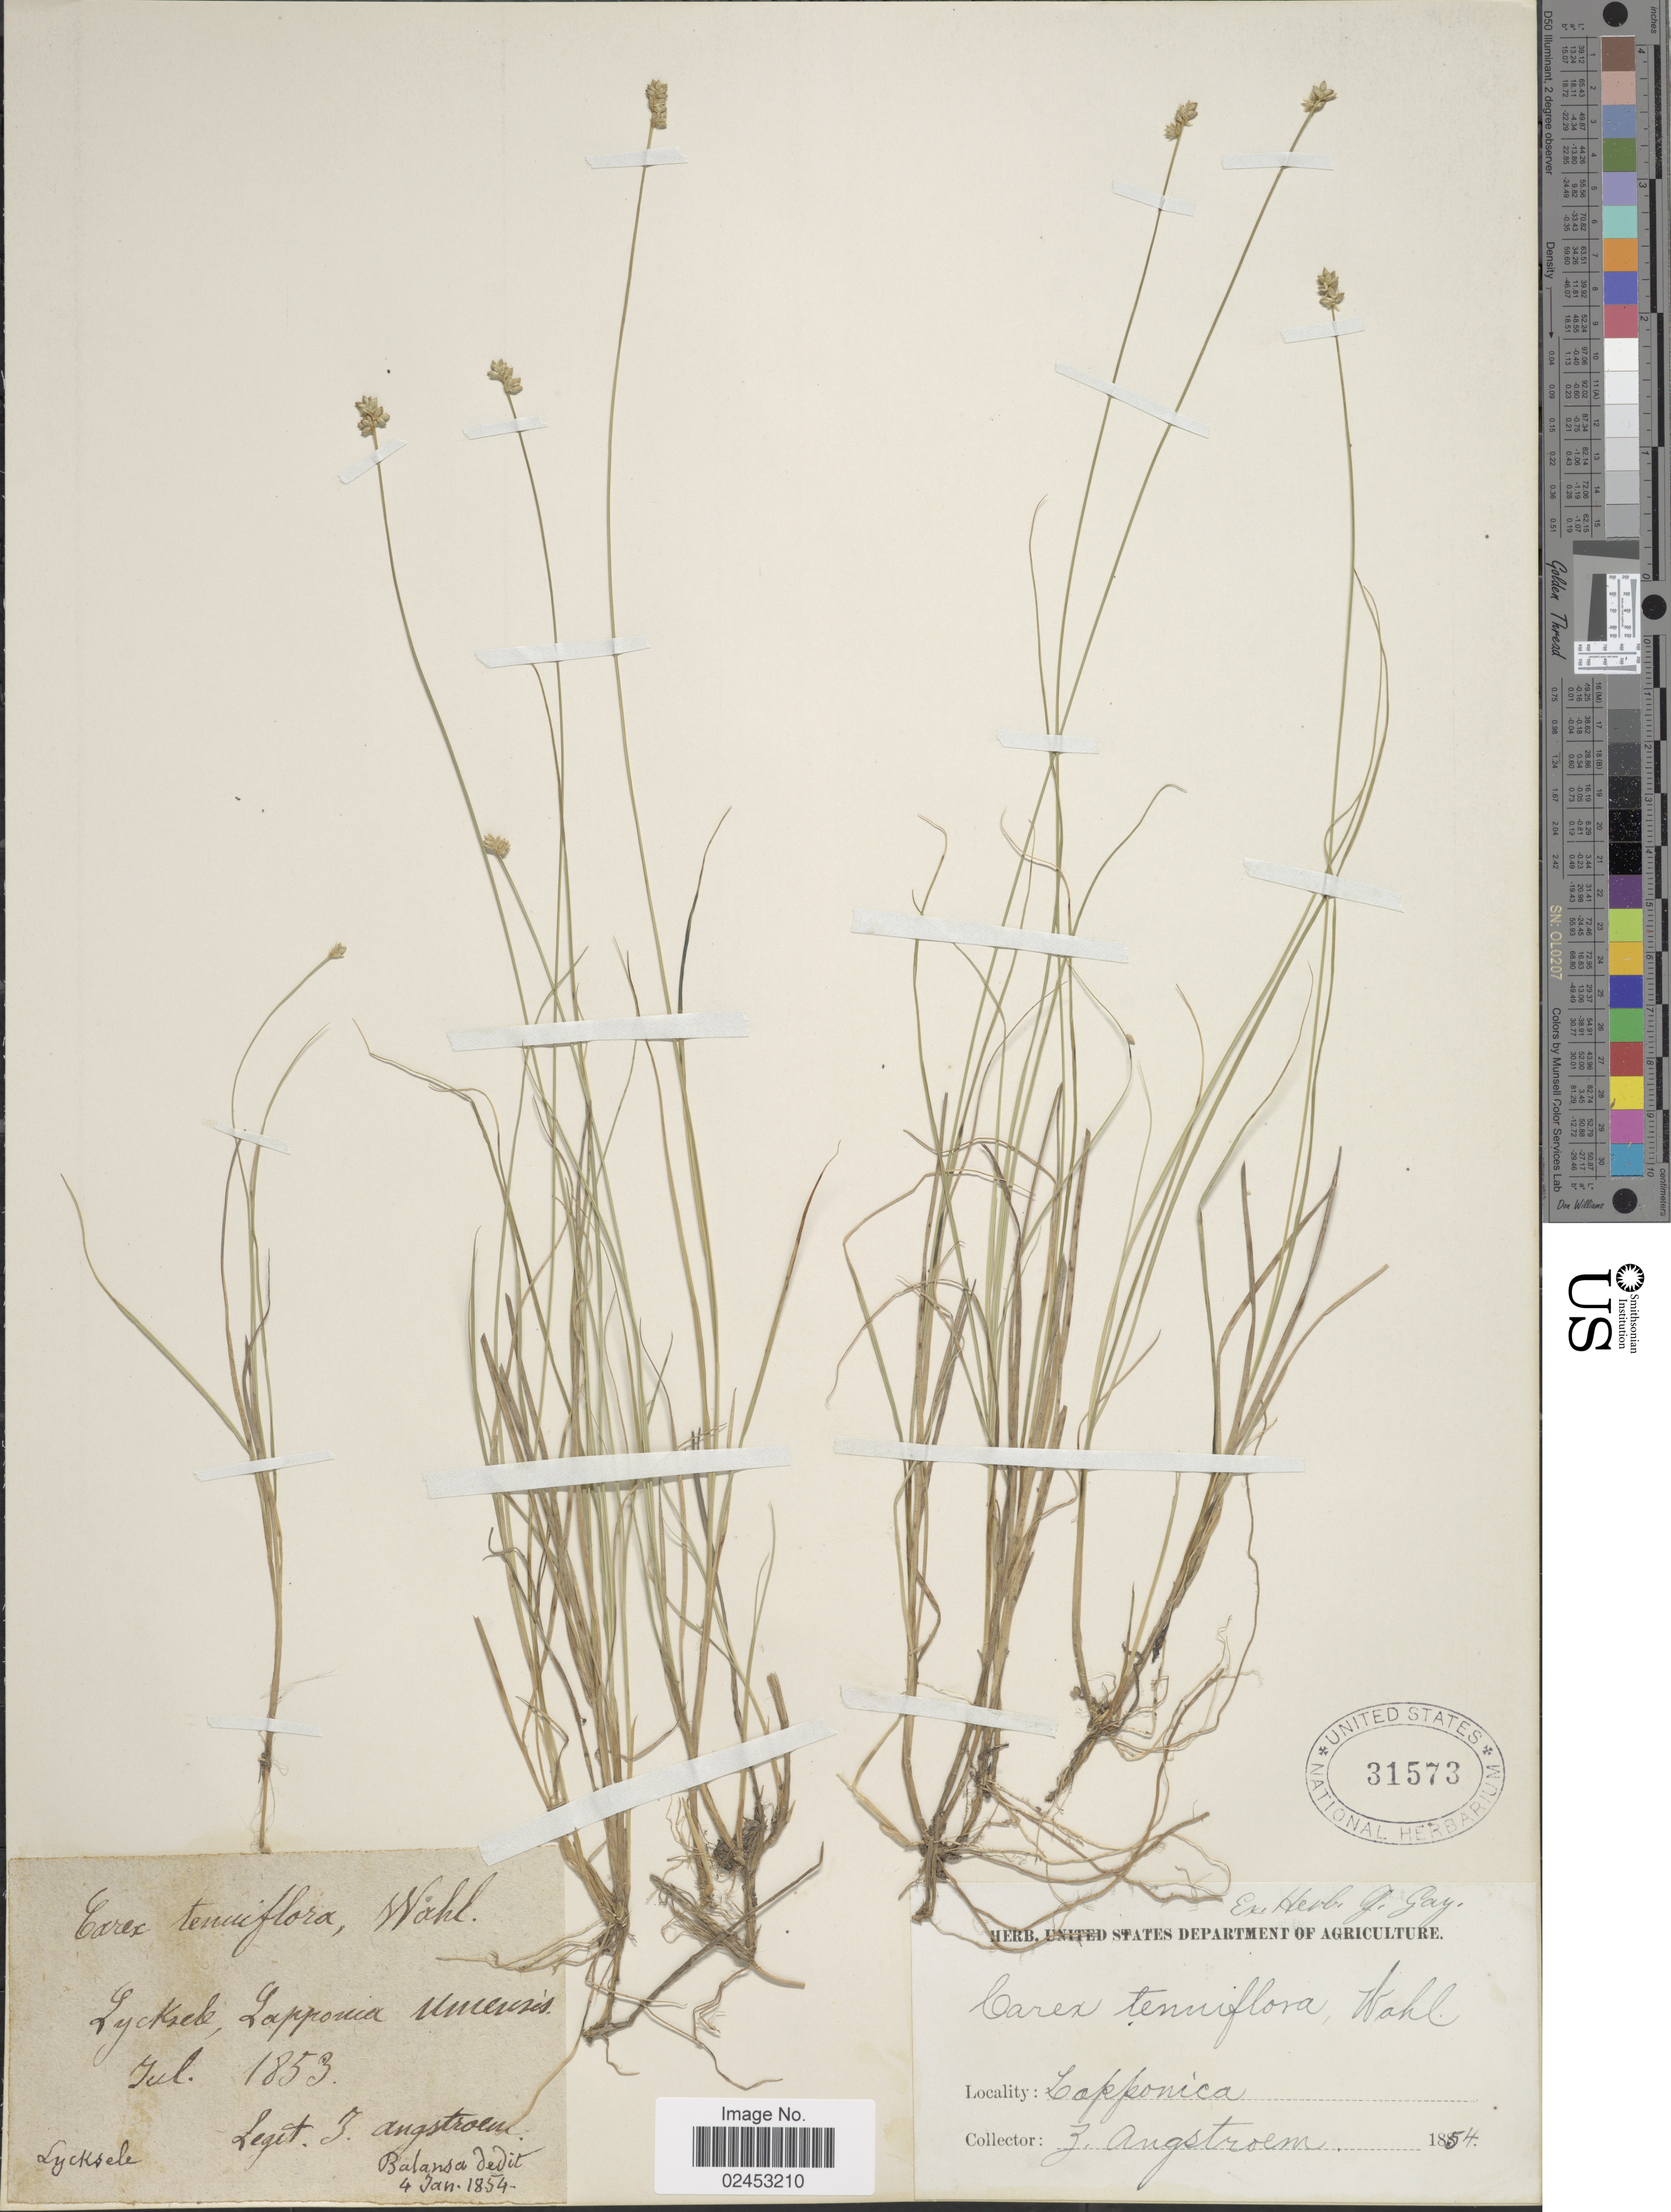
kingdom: Plantae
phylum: Tracheophyta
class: Liliopsida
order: Poales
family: Cyperaceae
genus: Carex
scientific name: Carex tenuiflora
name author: Wahlenb.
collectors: J. Ångstrom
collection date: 1853-07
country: Finland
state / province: Lappi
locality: Lycksele, Lapponia, Umensis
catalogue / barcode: US 31573